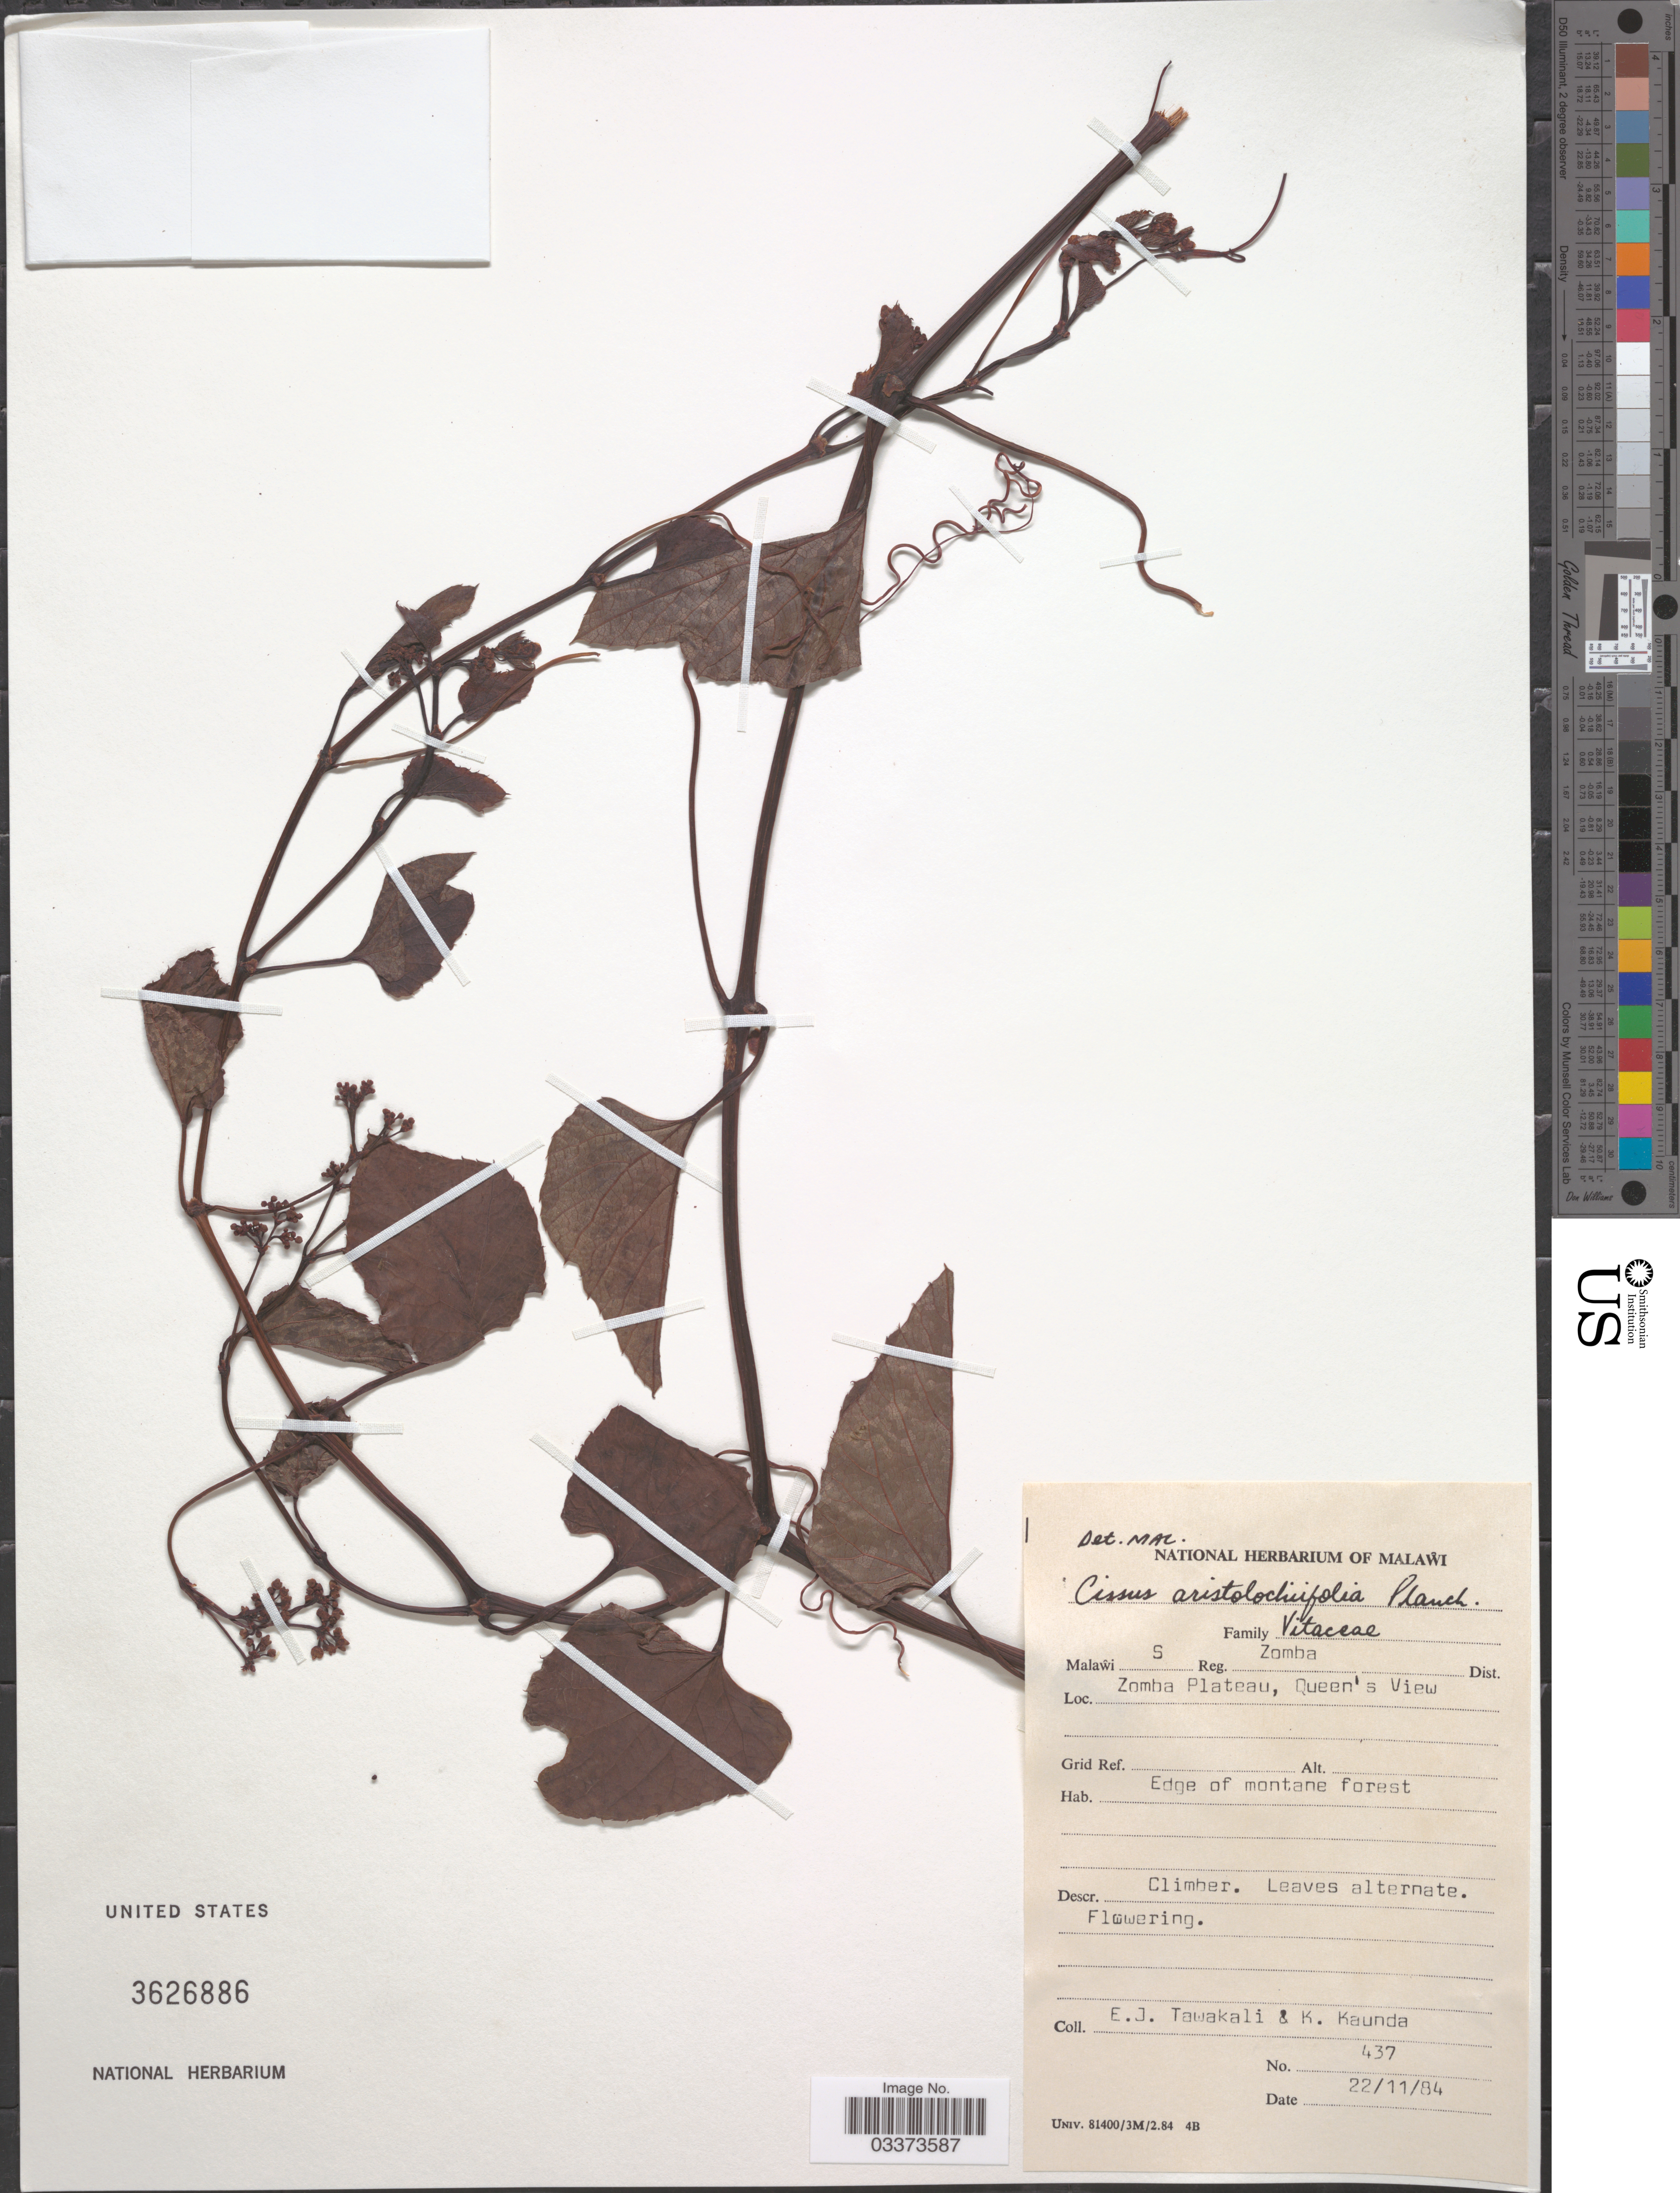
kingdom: Plantae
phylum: Tracheophyta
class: Magnoliopsida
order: Vitales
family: Vitaceae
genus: Cissus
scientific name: Cissus aristolochiifolia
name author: Planch.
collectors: E. Tawakali & K. Kaunda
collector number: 437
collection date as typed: Transcribed d/m/y: 22/11/84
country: Malawi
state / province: Southern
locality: Malawi S Reg. Zomba Dist. Zomba Plateau, Queen's View.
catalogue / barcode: US 3626886